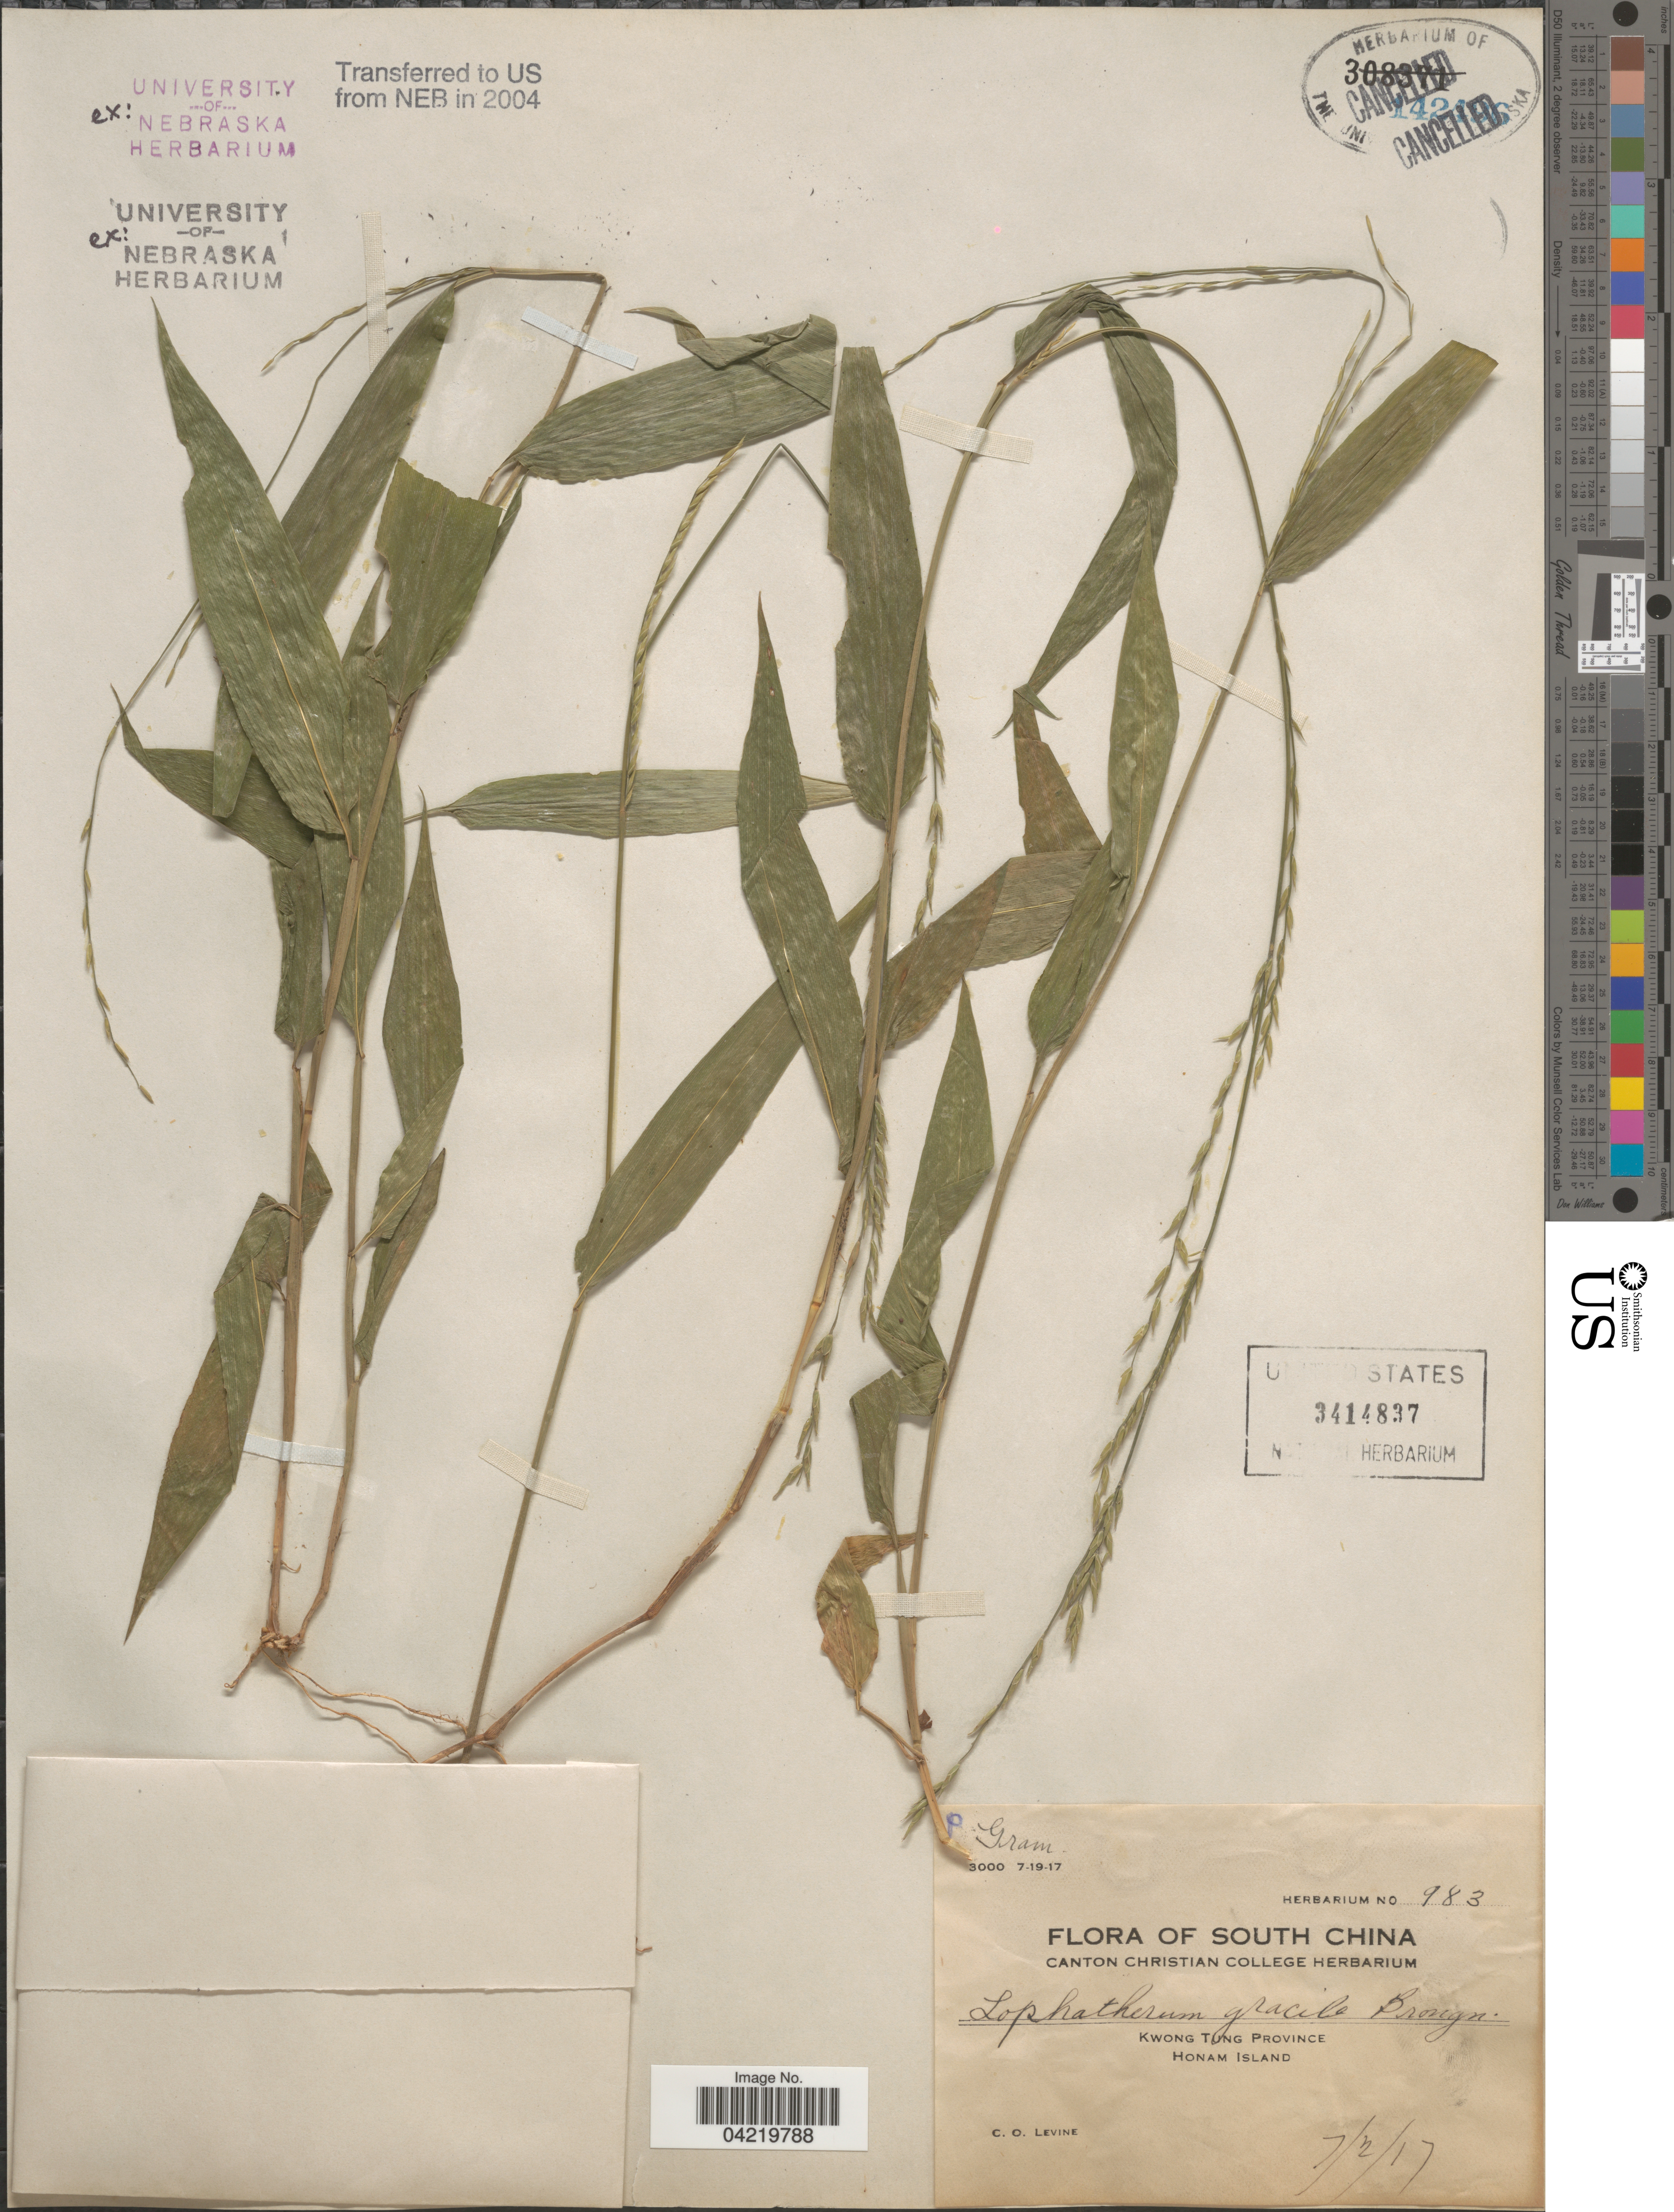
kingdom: Plantae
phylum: Tracheophyta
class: Liliopsida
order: Poales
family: Poaceae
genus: Lophatherum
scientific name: Lophatherum gracile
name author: Brongn.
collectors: C. O. Levine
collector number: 983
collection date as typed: Transcribed d/m/y: 2/7/17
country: China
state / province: Guangdong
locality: Kwong Tung Province. Honam Island. South China.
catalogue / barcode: US 3414837